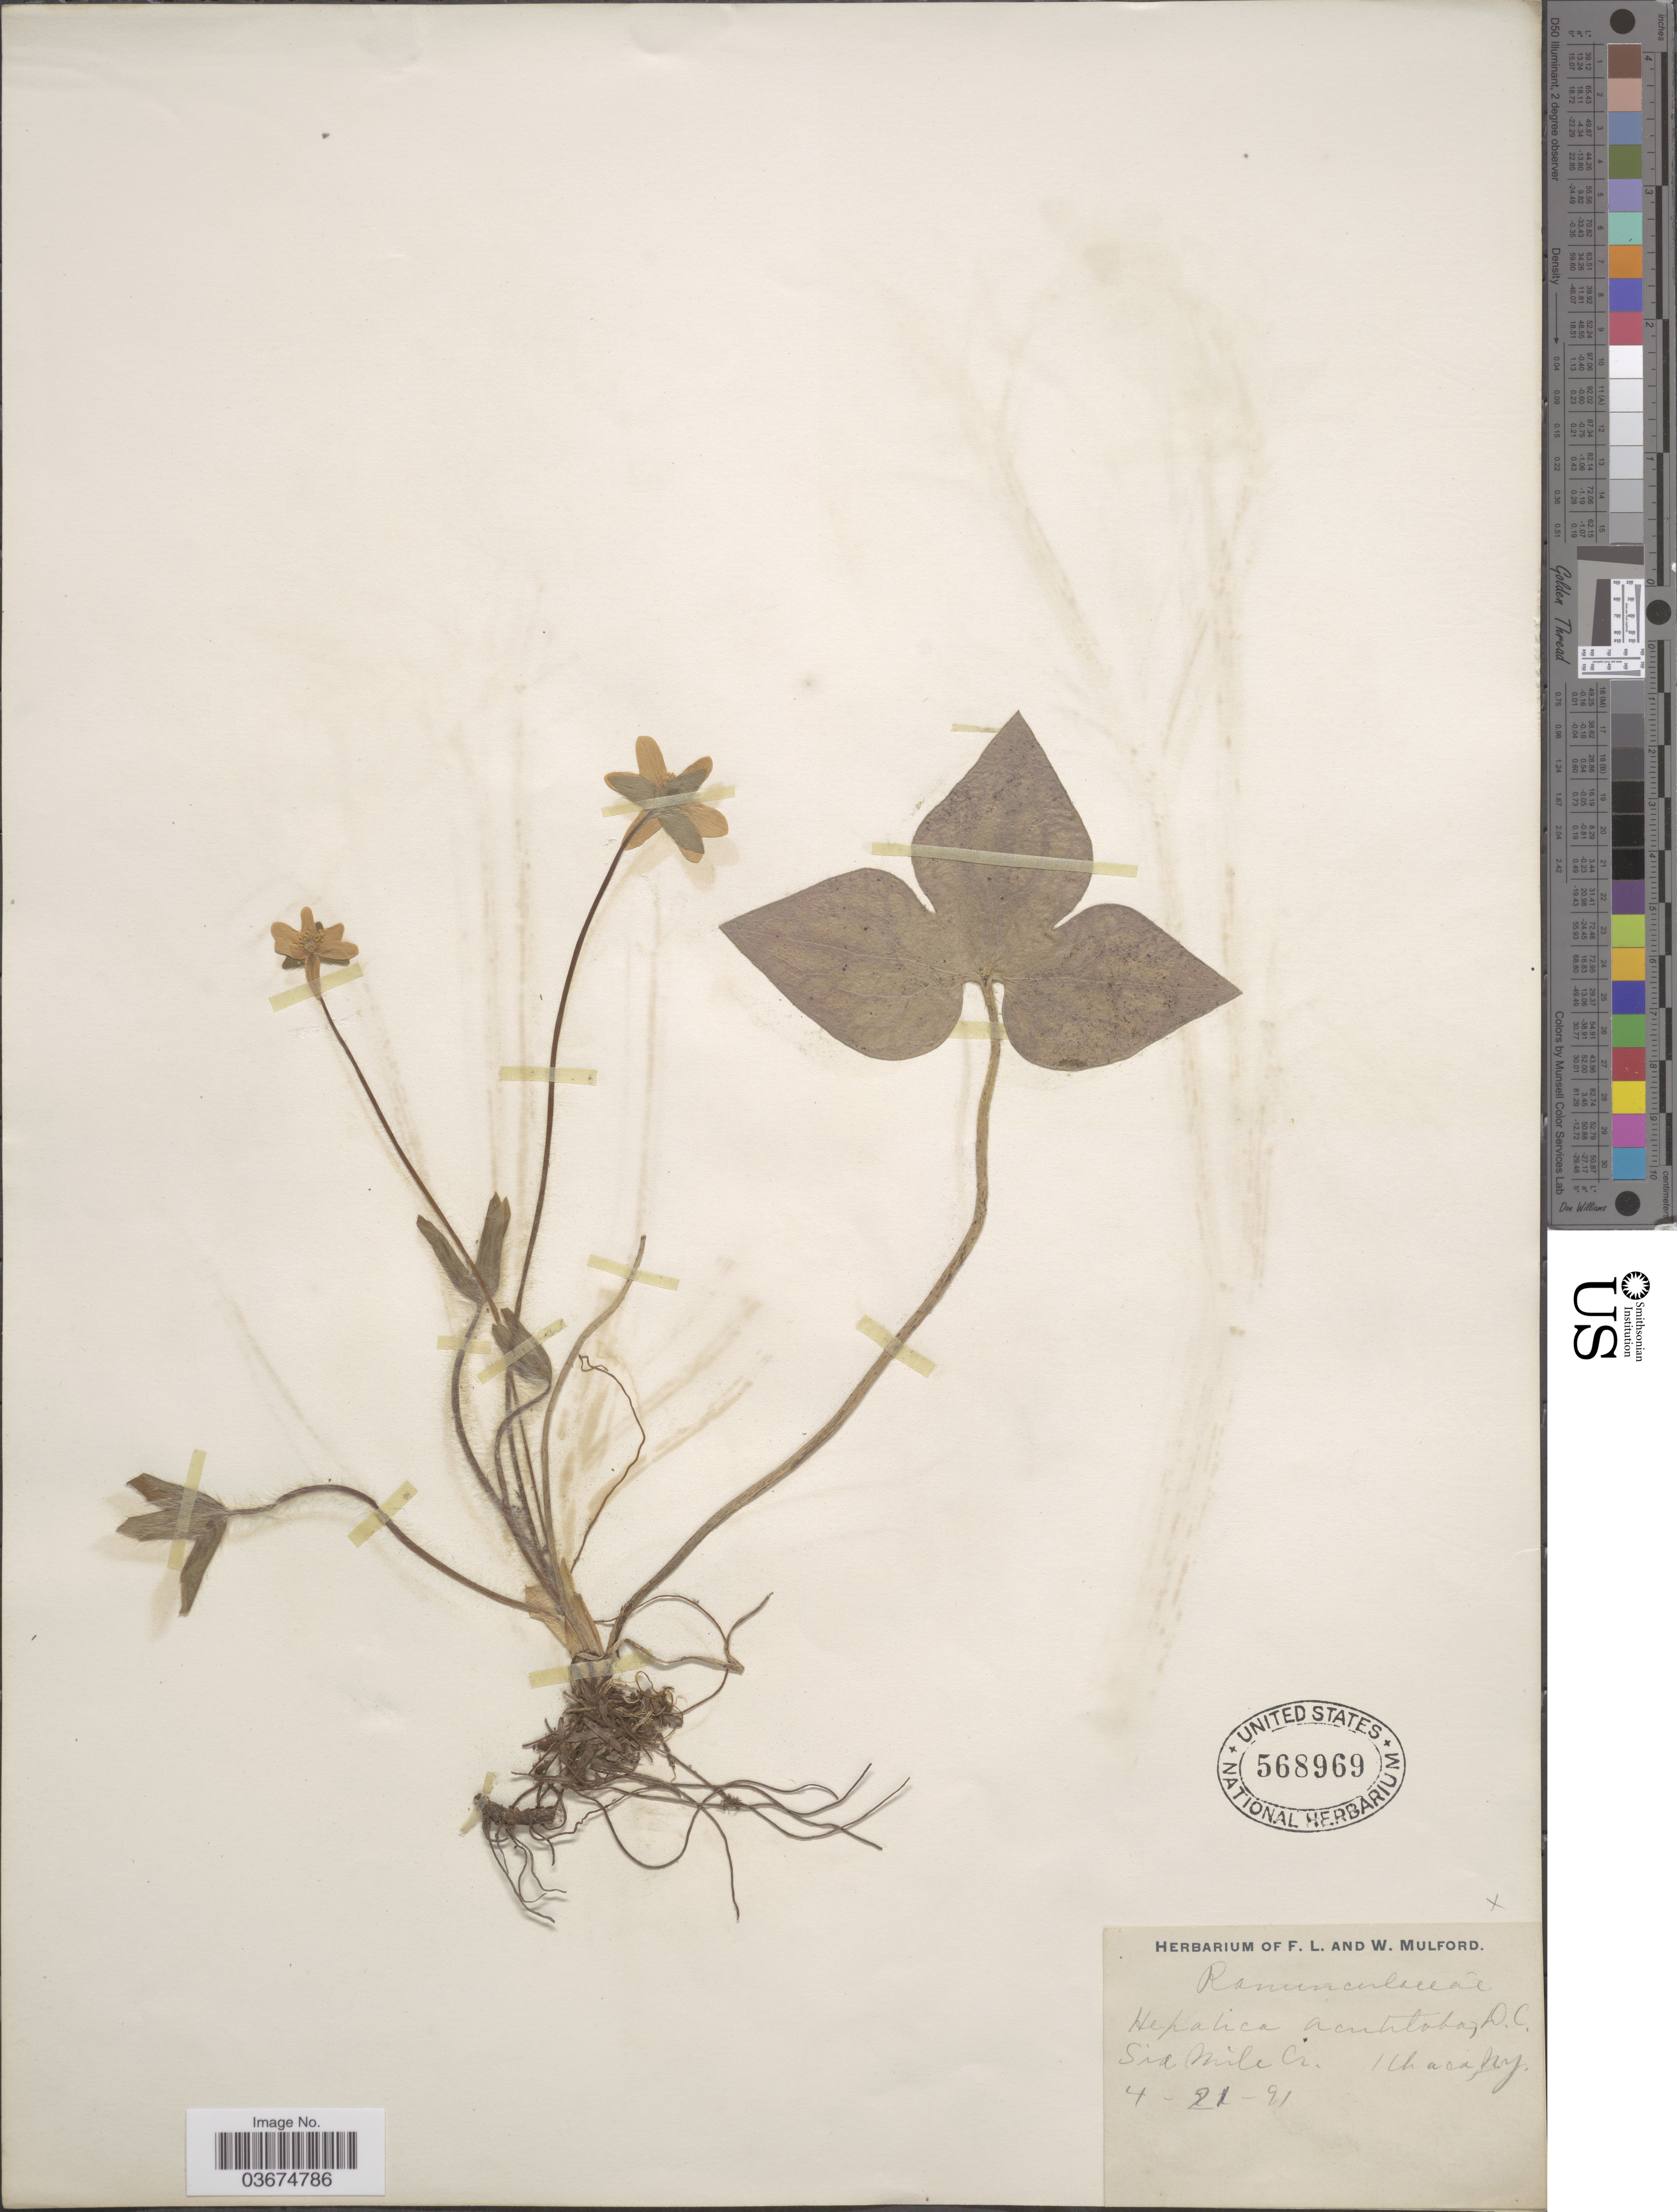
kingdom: Plantae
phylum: Tracheophyta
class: Magnoliopsida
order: Ranunculales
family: Ranunculaceae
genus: Hepatica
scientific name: Hepatica acutiloba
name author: DC.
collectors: ex herb. F. L. and W. Mulford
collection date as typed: Transcribed d/m/y: 21/4/91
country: United States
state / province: New York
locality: Six Mile Cr. Ithaca.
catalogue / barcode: US 568969